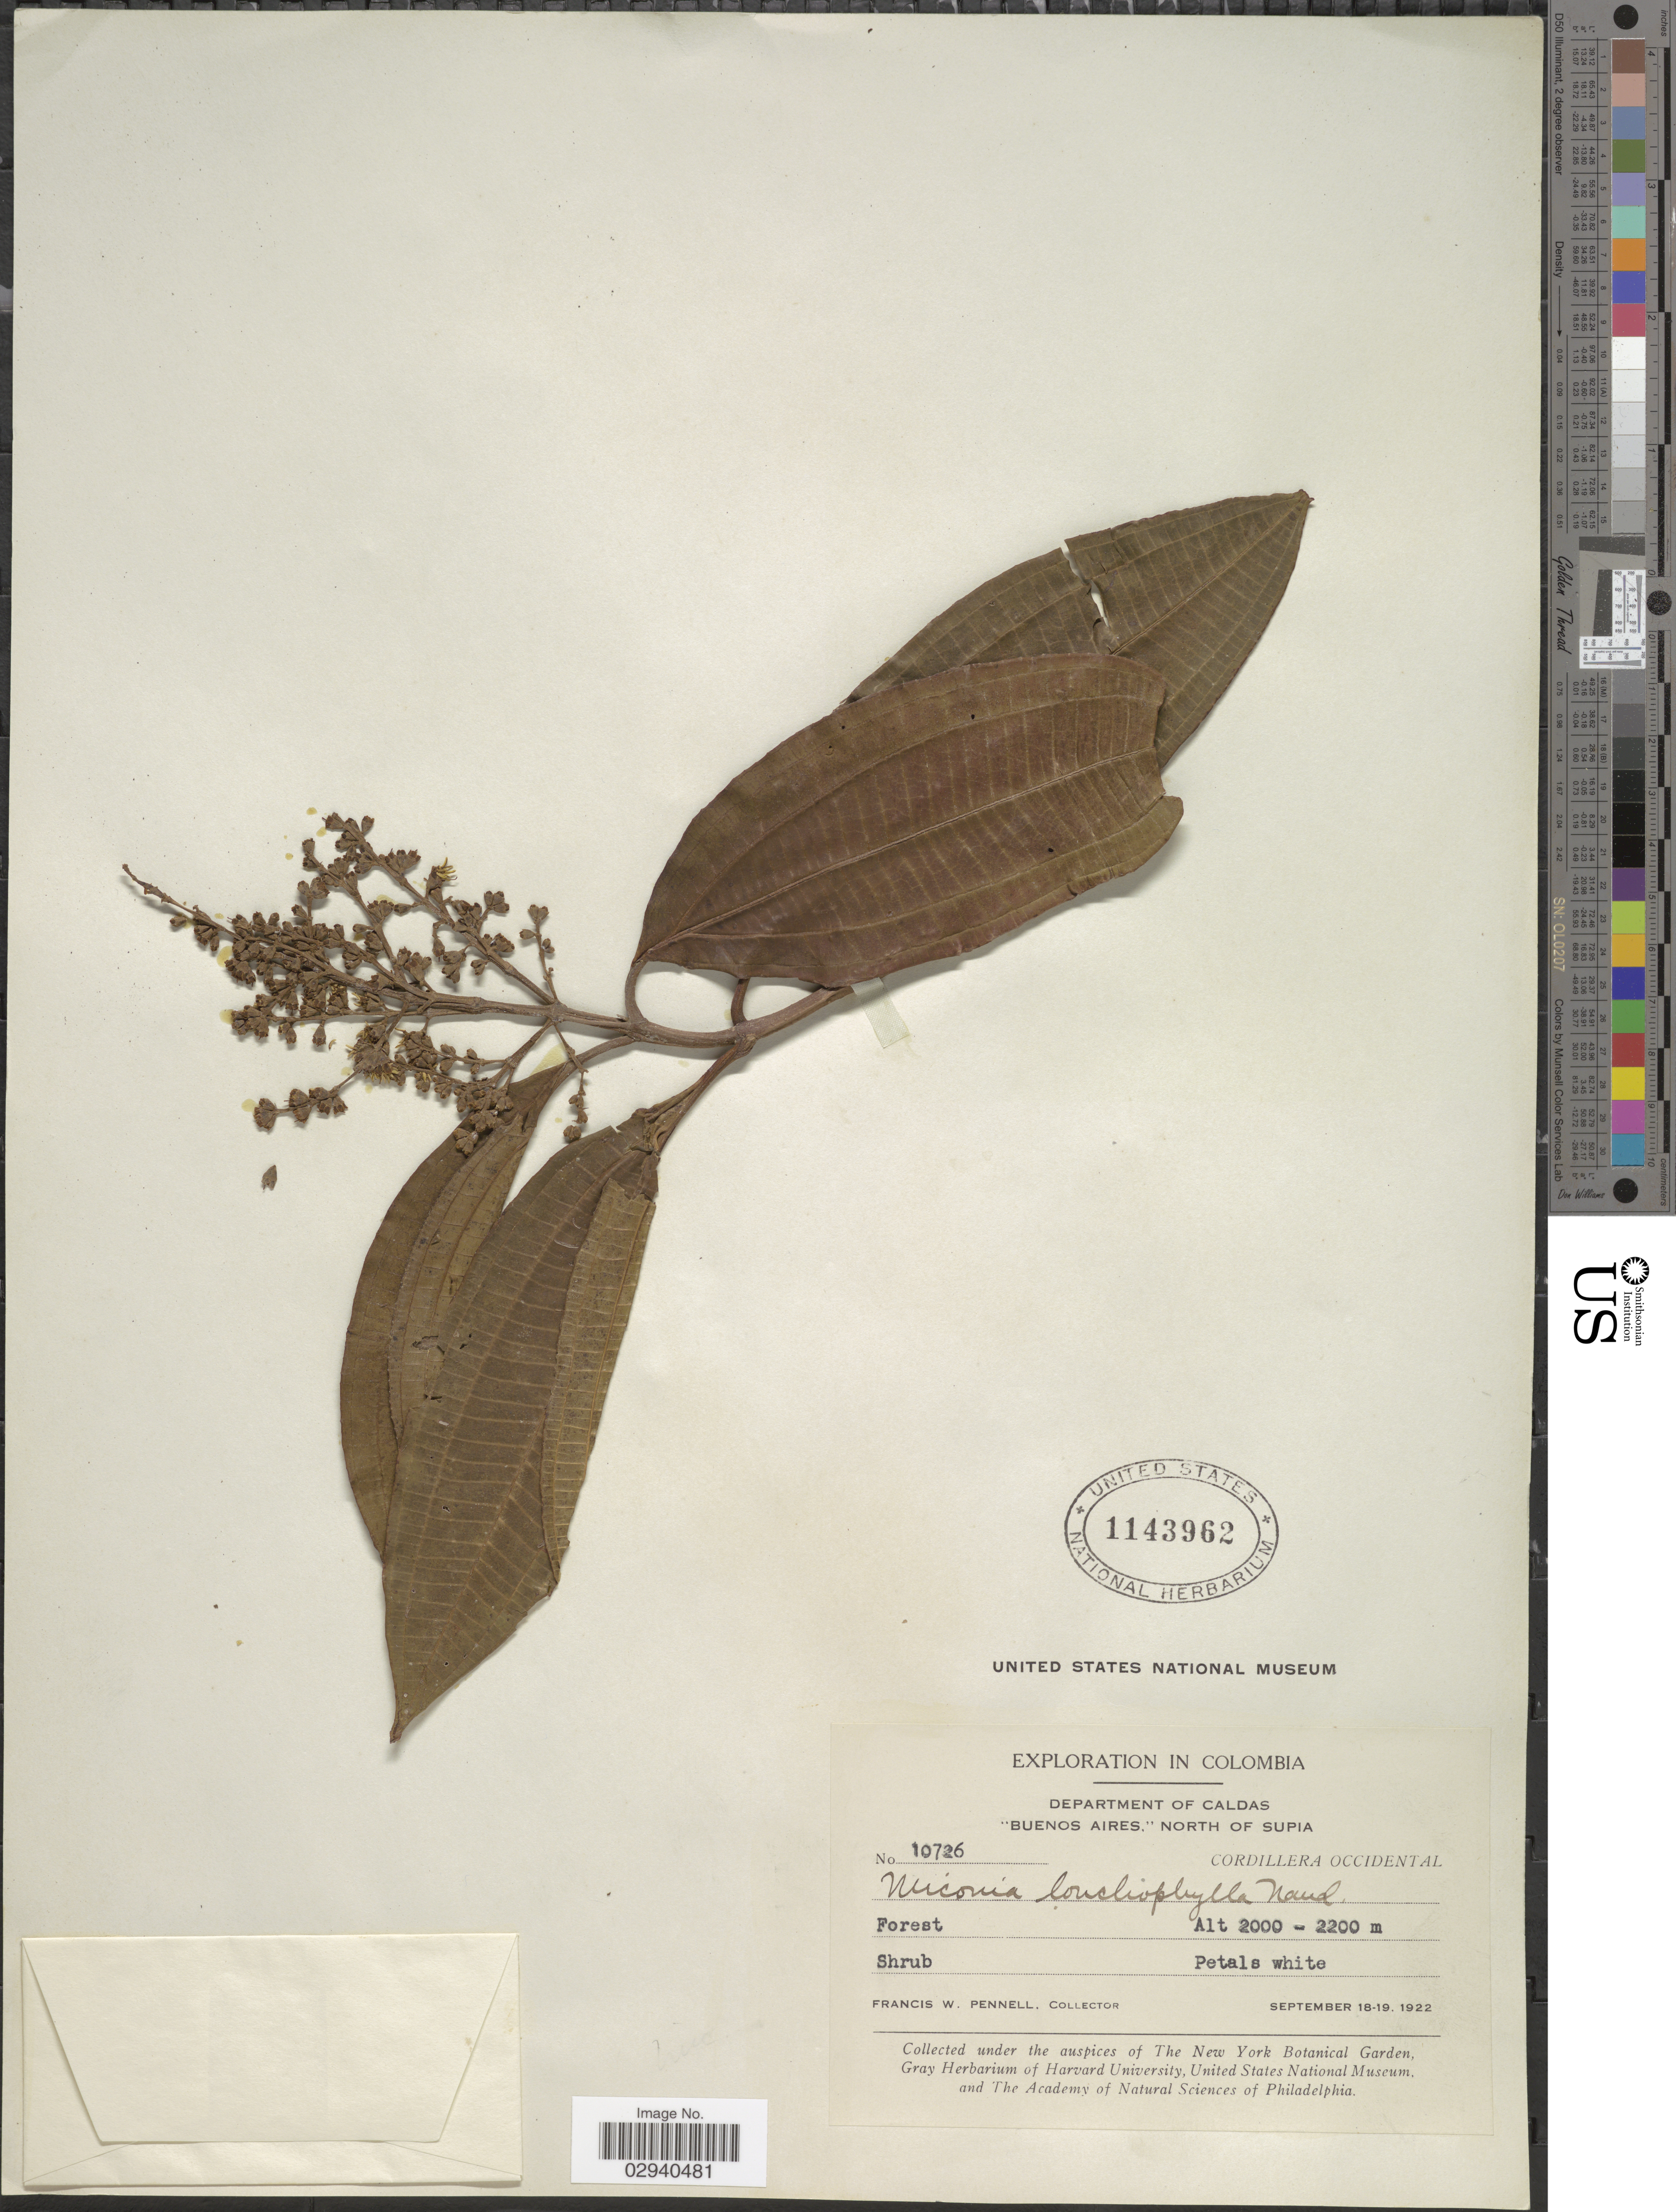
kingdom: Plantae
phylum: Tracheophyta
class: Magnoliopsida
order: Myrtales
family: Melastomataceae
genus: Miconia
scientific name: Miconia lonchophylla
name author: Naudin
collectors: F. W. Pennell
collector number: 10726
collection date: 1922-09-18/1922-09-19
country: Colombia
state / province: Caldas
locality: Department of Caldas. "Buenos Aires", North of Supia. Cordillera Occidental.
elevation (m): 2000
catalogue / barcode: US 1143962